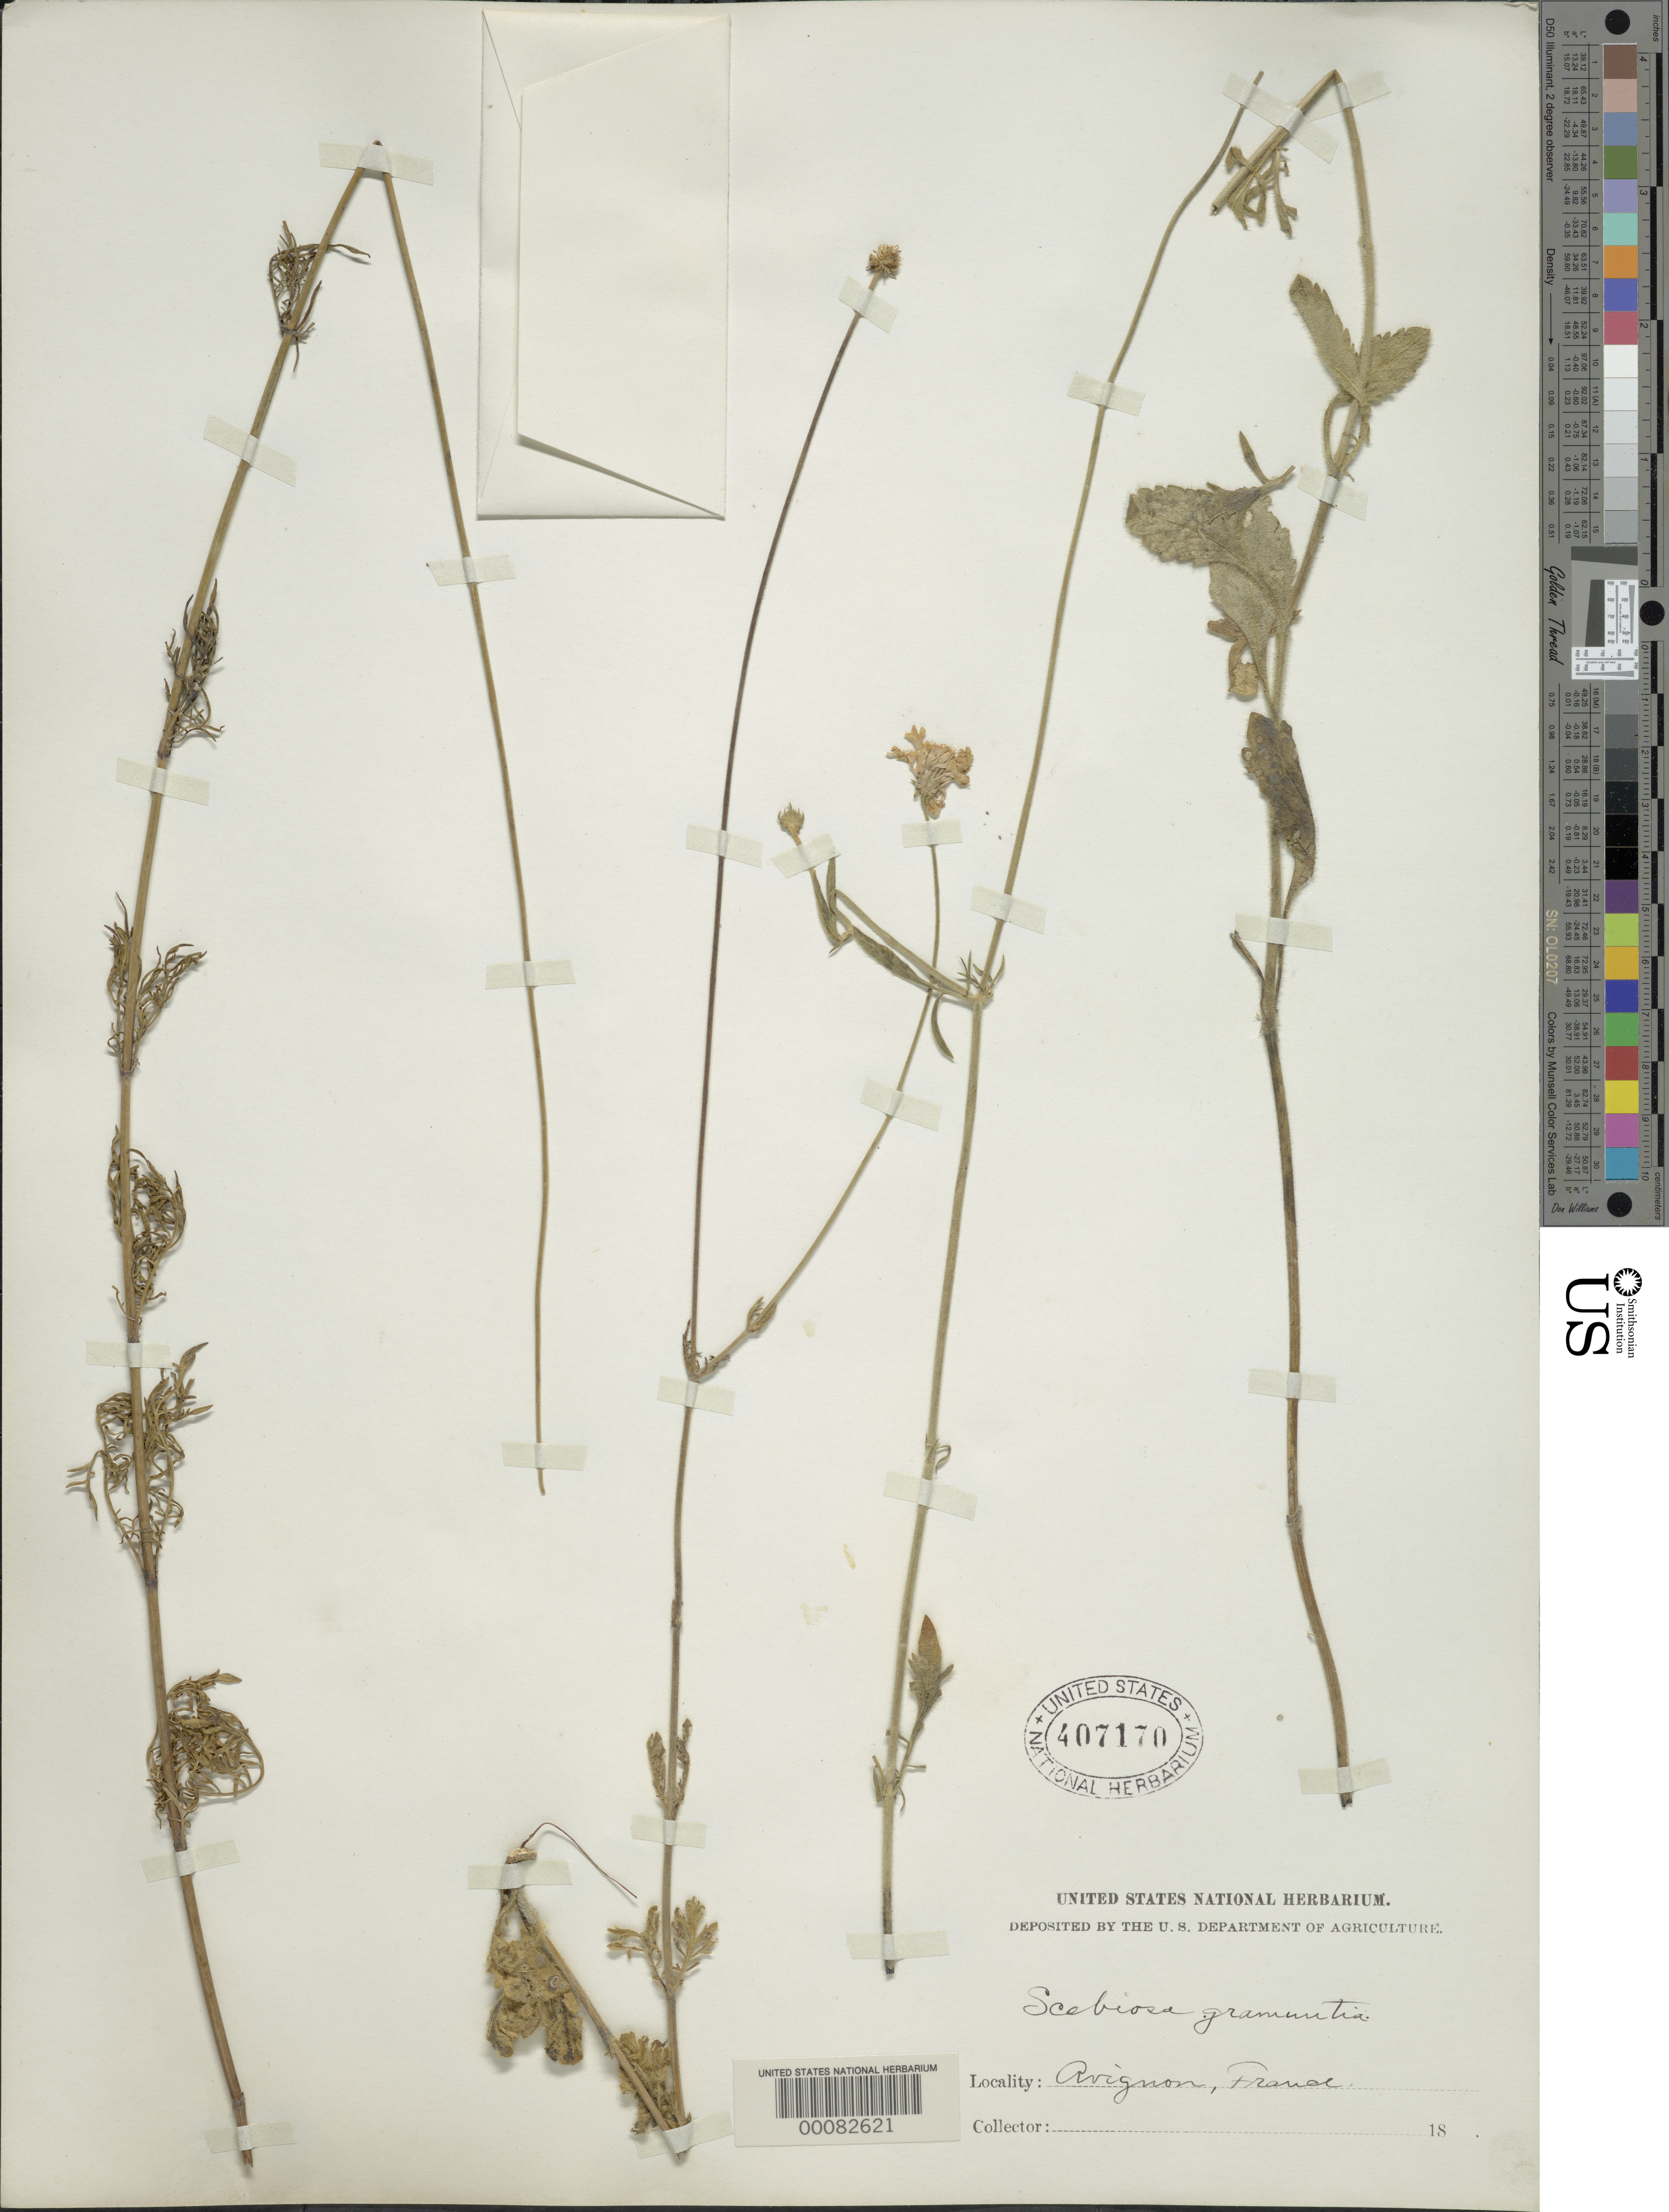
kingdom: Plantae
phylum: Tracheophyta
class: Magnoliopsida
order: Dipsacales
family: Caprifoliaceae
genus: Scabiosa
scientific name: Scabiosa gramuntia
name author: L.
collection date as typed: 18--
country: France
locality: Avignon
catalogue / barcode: US 407170